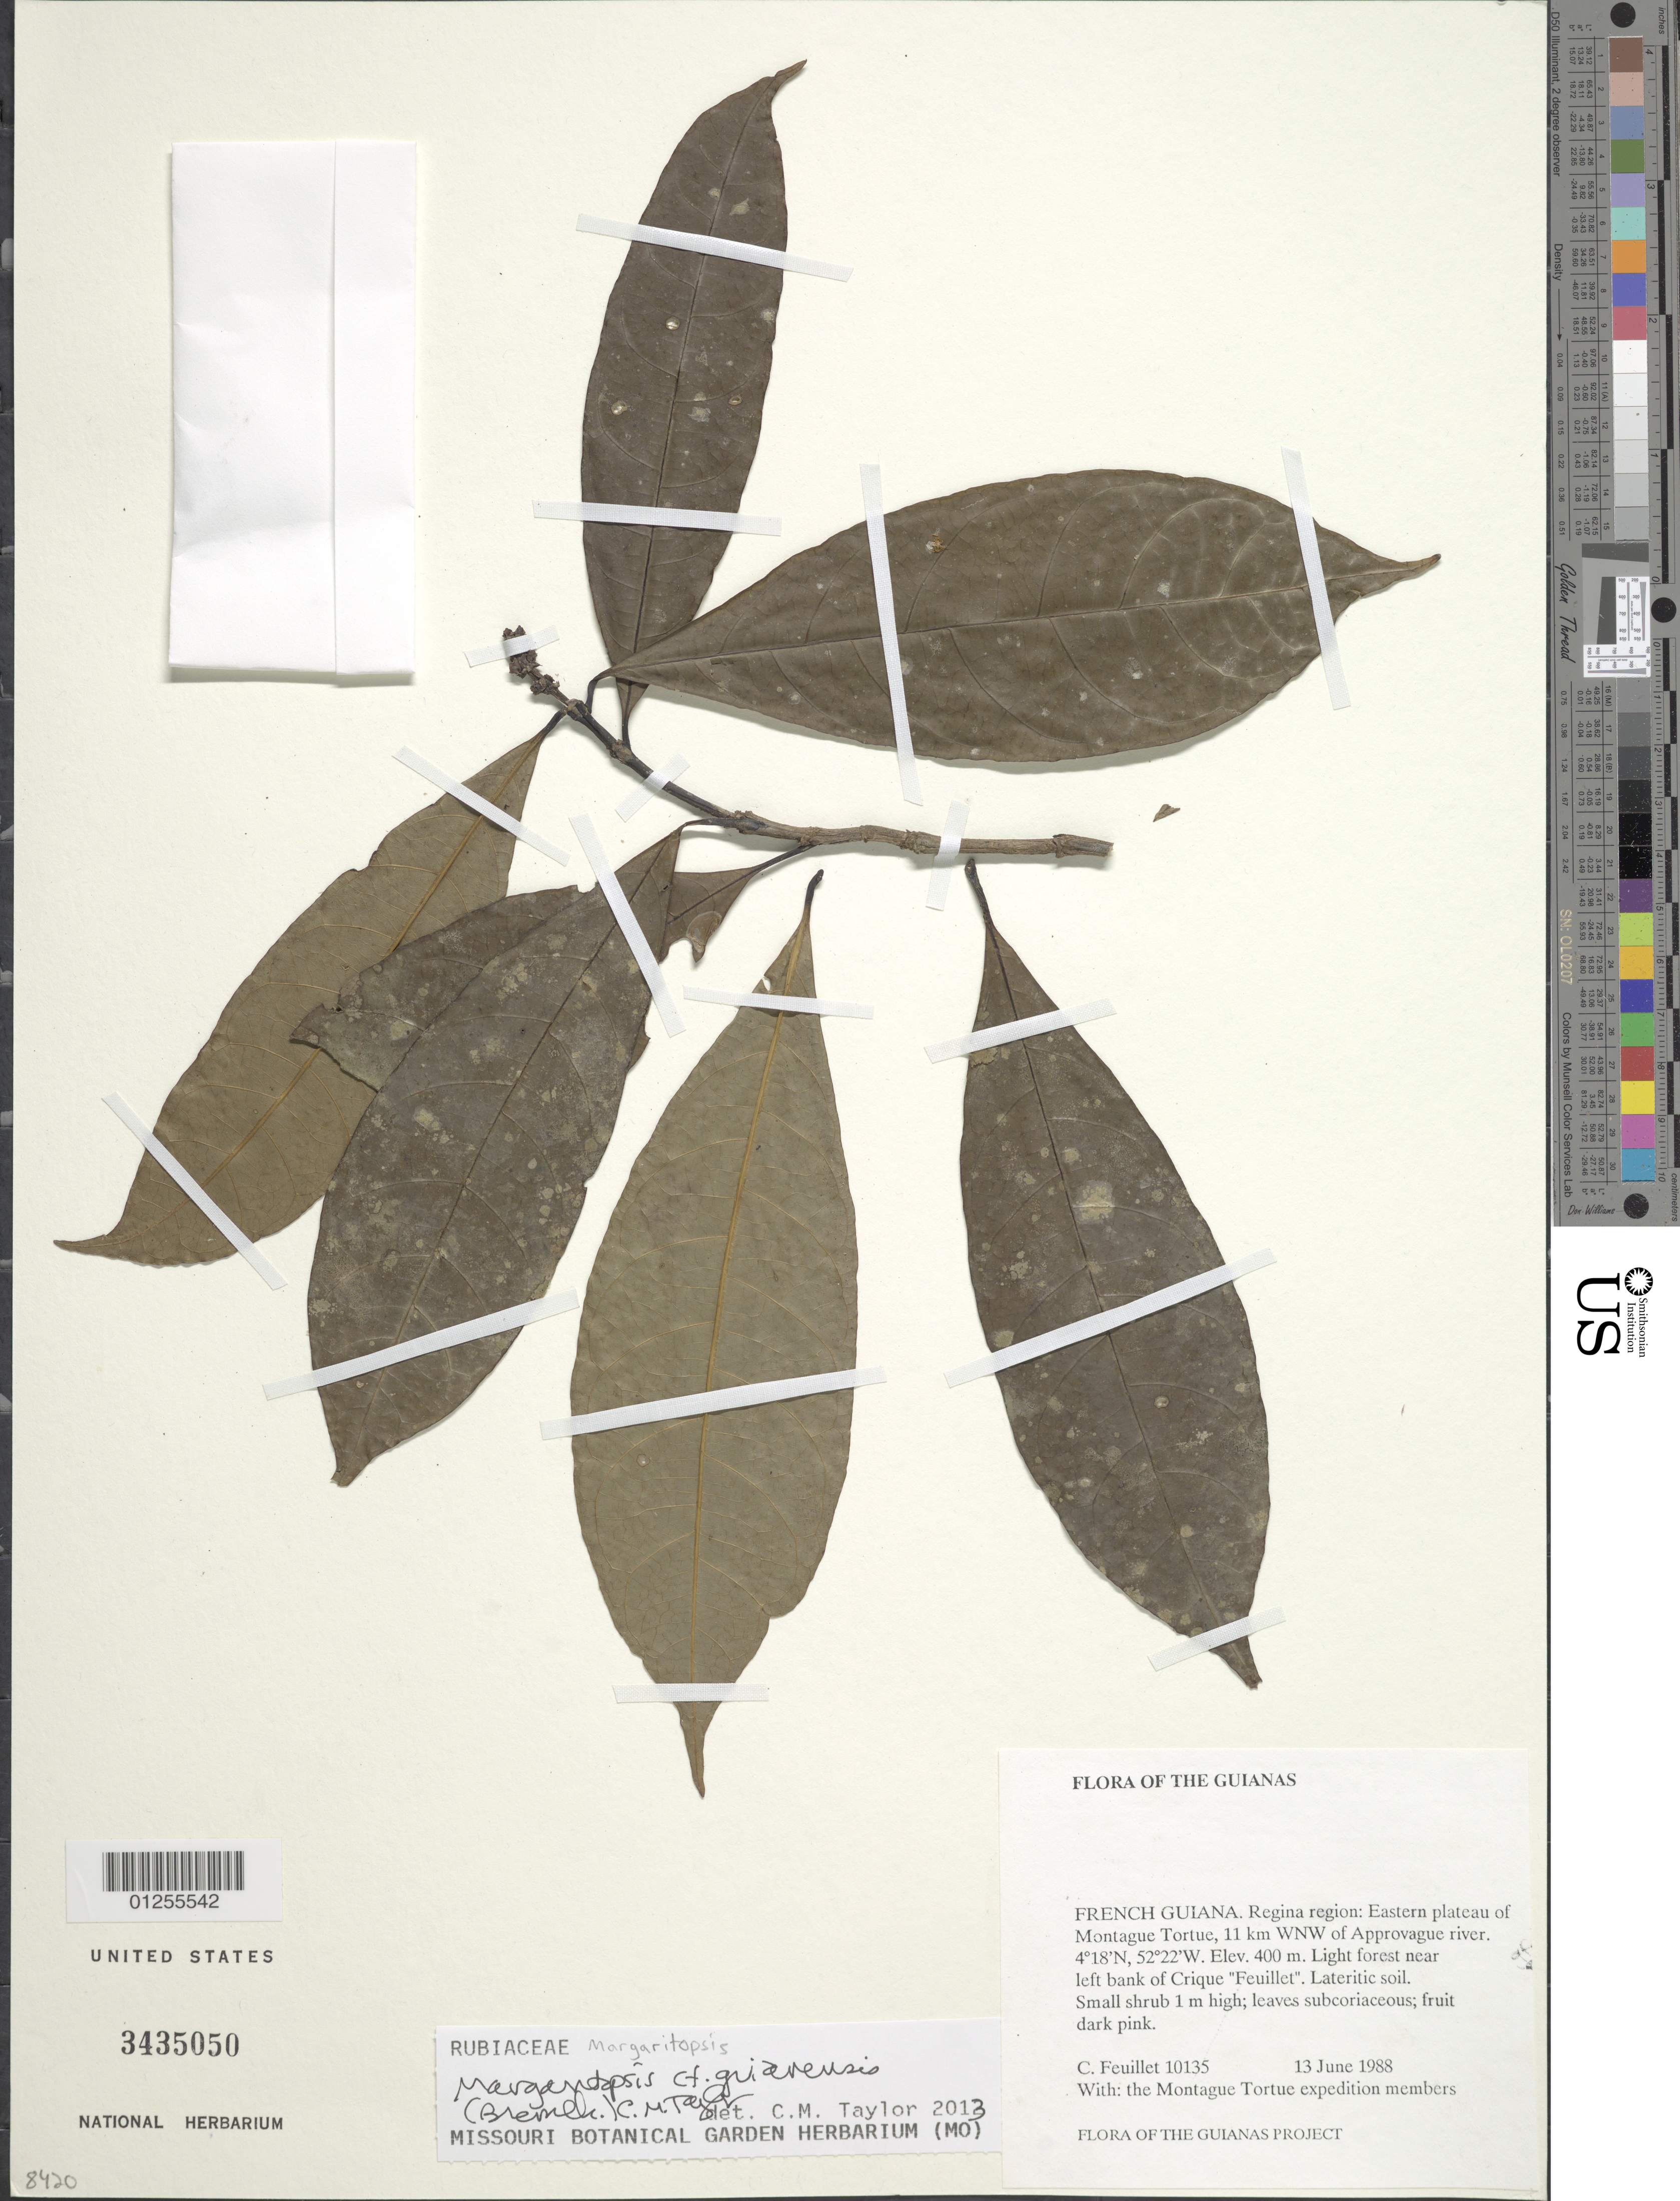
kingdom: Plantae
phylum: Tracheophyta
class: Magnoliopsida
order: Gentianales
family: Rubiaceae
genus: Margaritopsis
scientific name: Margaritopsis guianensis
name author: (Bremek.) C.M. Taylor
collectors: C. Feuillet & Montagne Torte Exped. members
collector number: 10135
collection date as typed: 13 June 1988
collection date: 1988-06-13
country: French Guiana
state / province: Cayenne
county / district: Regina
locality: Eastern plateau of Montagne Tortue, 11 km WNW of Approuague river. Near left bank Crique "Feuillet"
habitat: Light forest. Lateritic soil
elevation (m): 400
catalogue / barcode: US 3435050